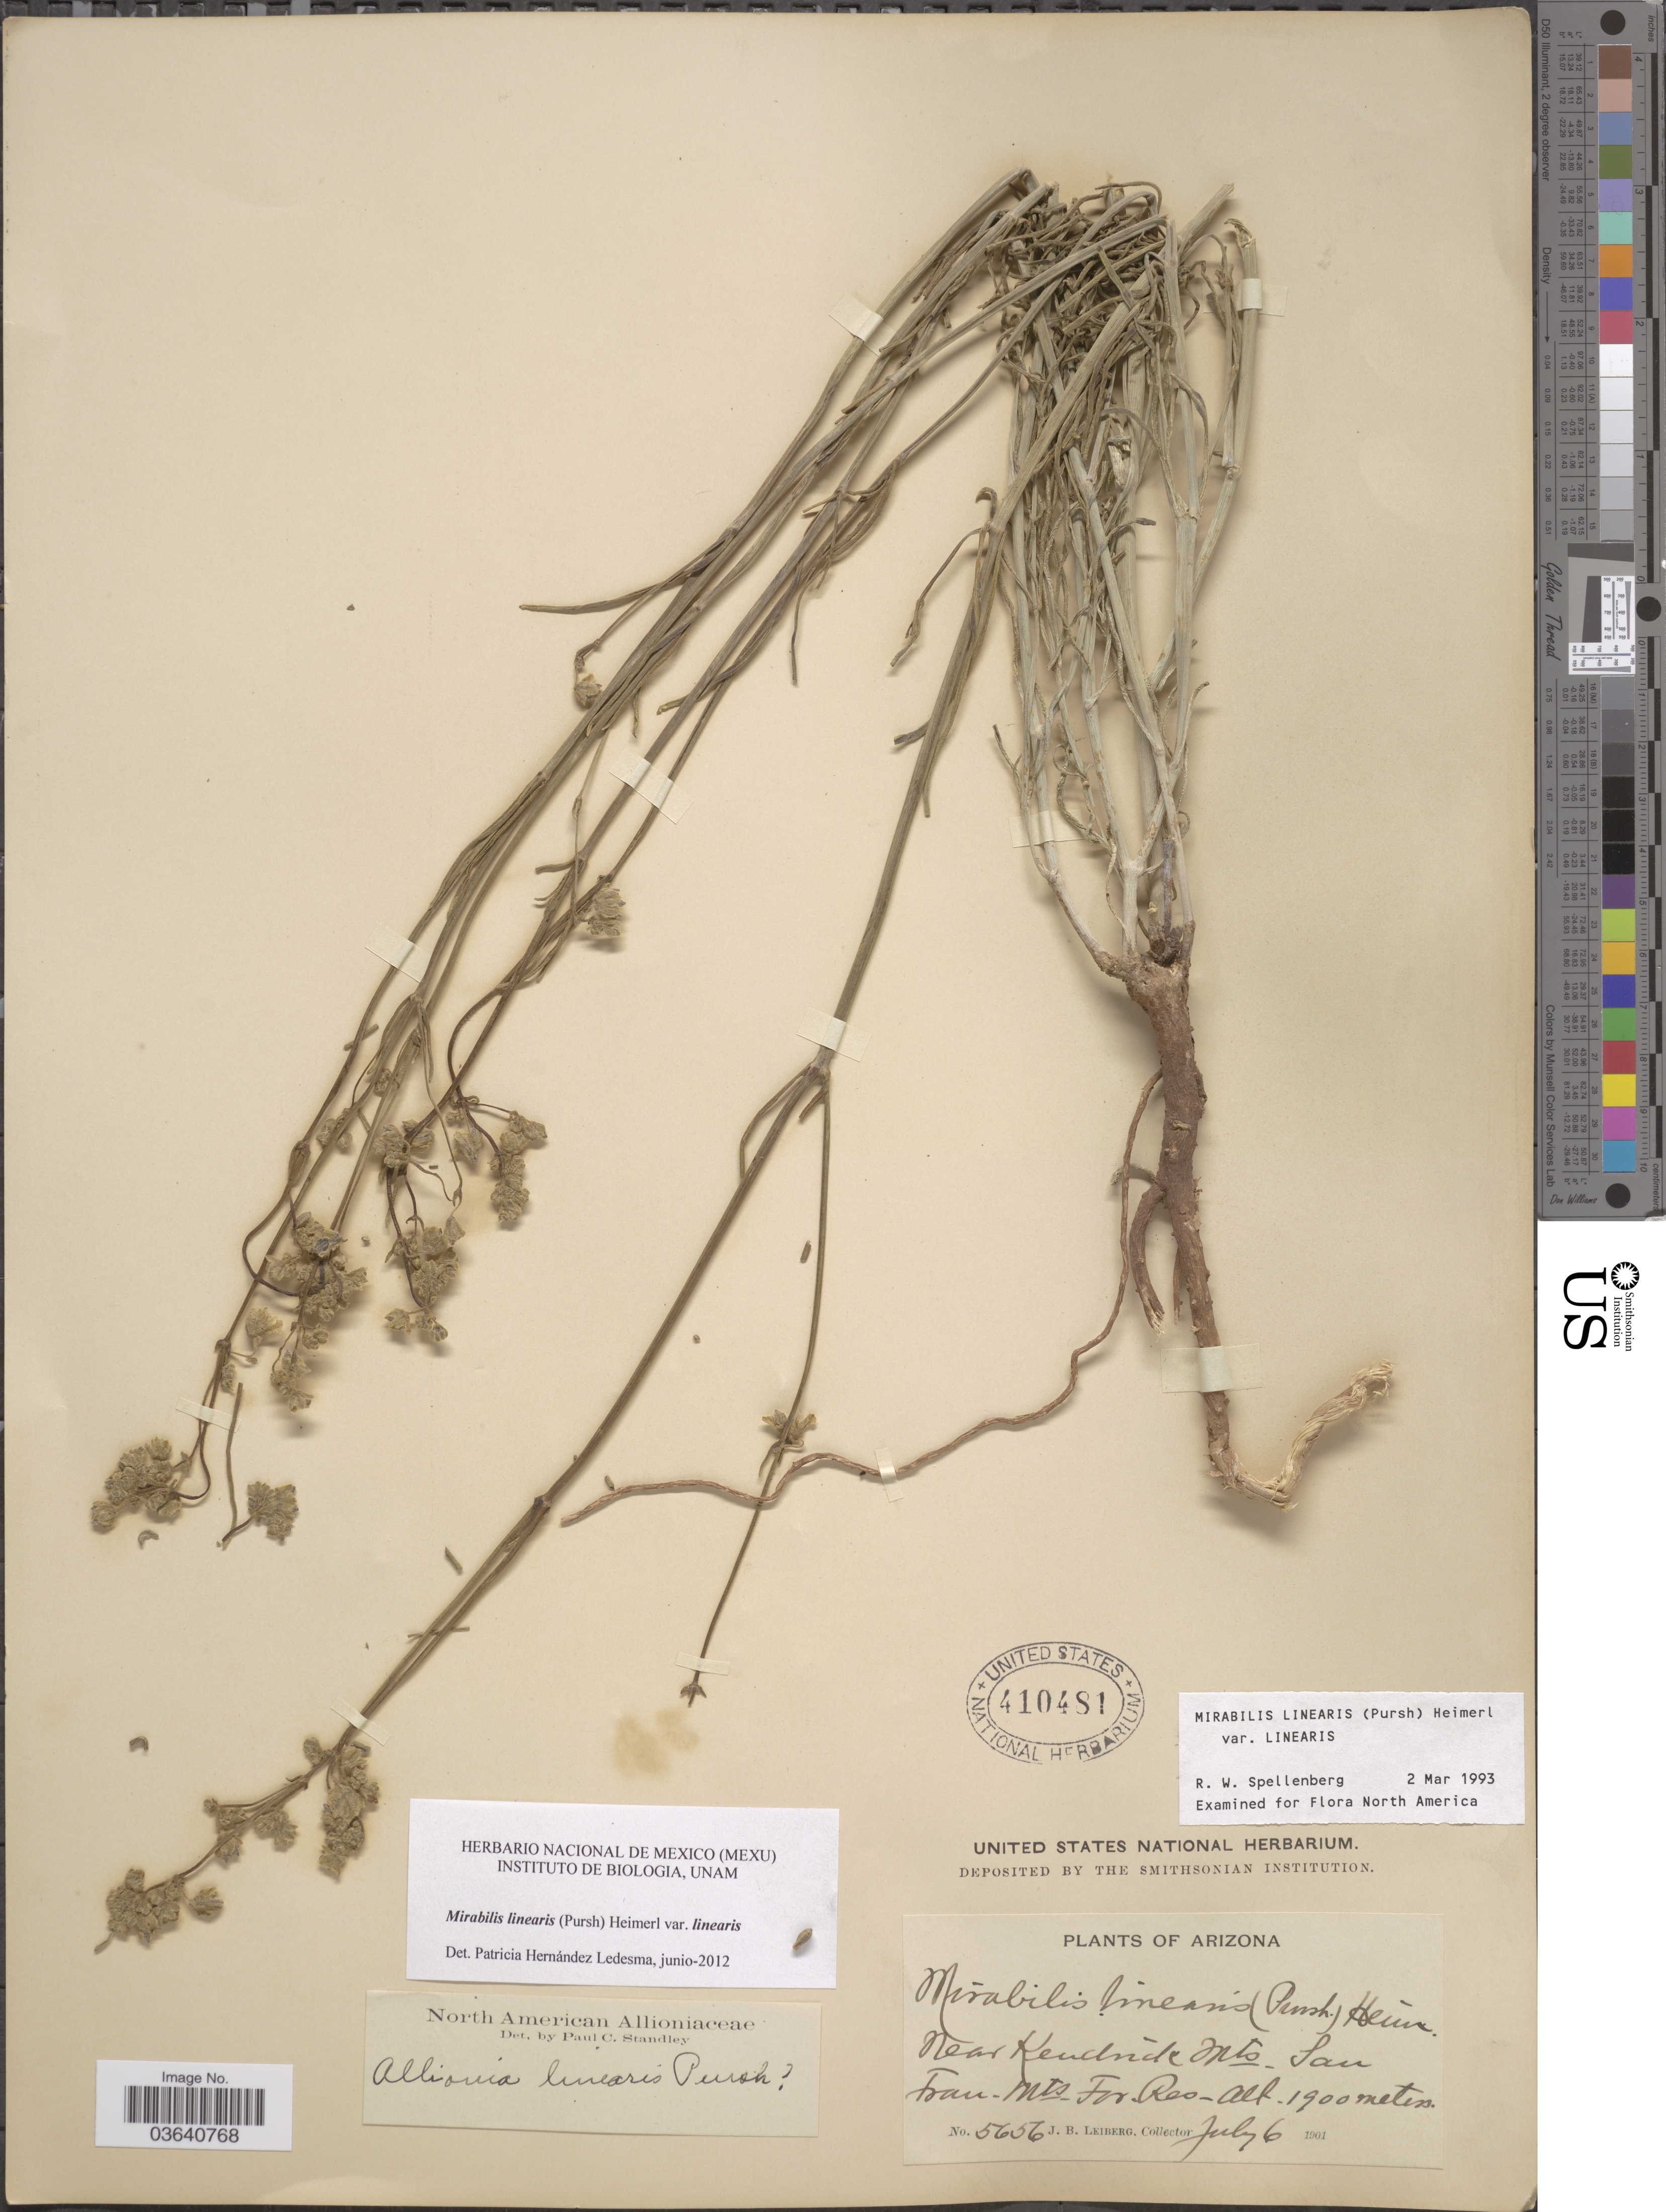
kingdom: Plantae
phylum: Tracheophyta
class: Magnoliopsida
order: Caryophyllales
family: Nyctaginaceae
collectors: J. B. Leiberg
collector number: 5656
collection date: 1901-07-06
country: United States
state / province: Arizona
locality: Near Kendrick Mts., San Fran. Mts. For. Res.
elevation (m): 1900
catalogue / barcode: US 410481